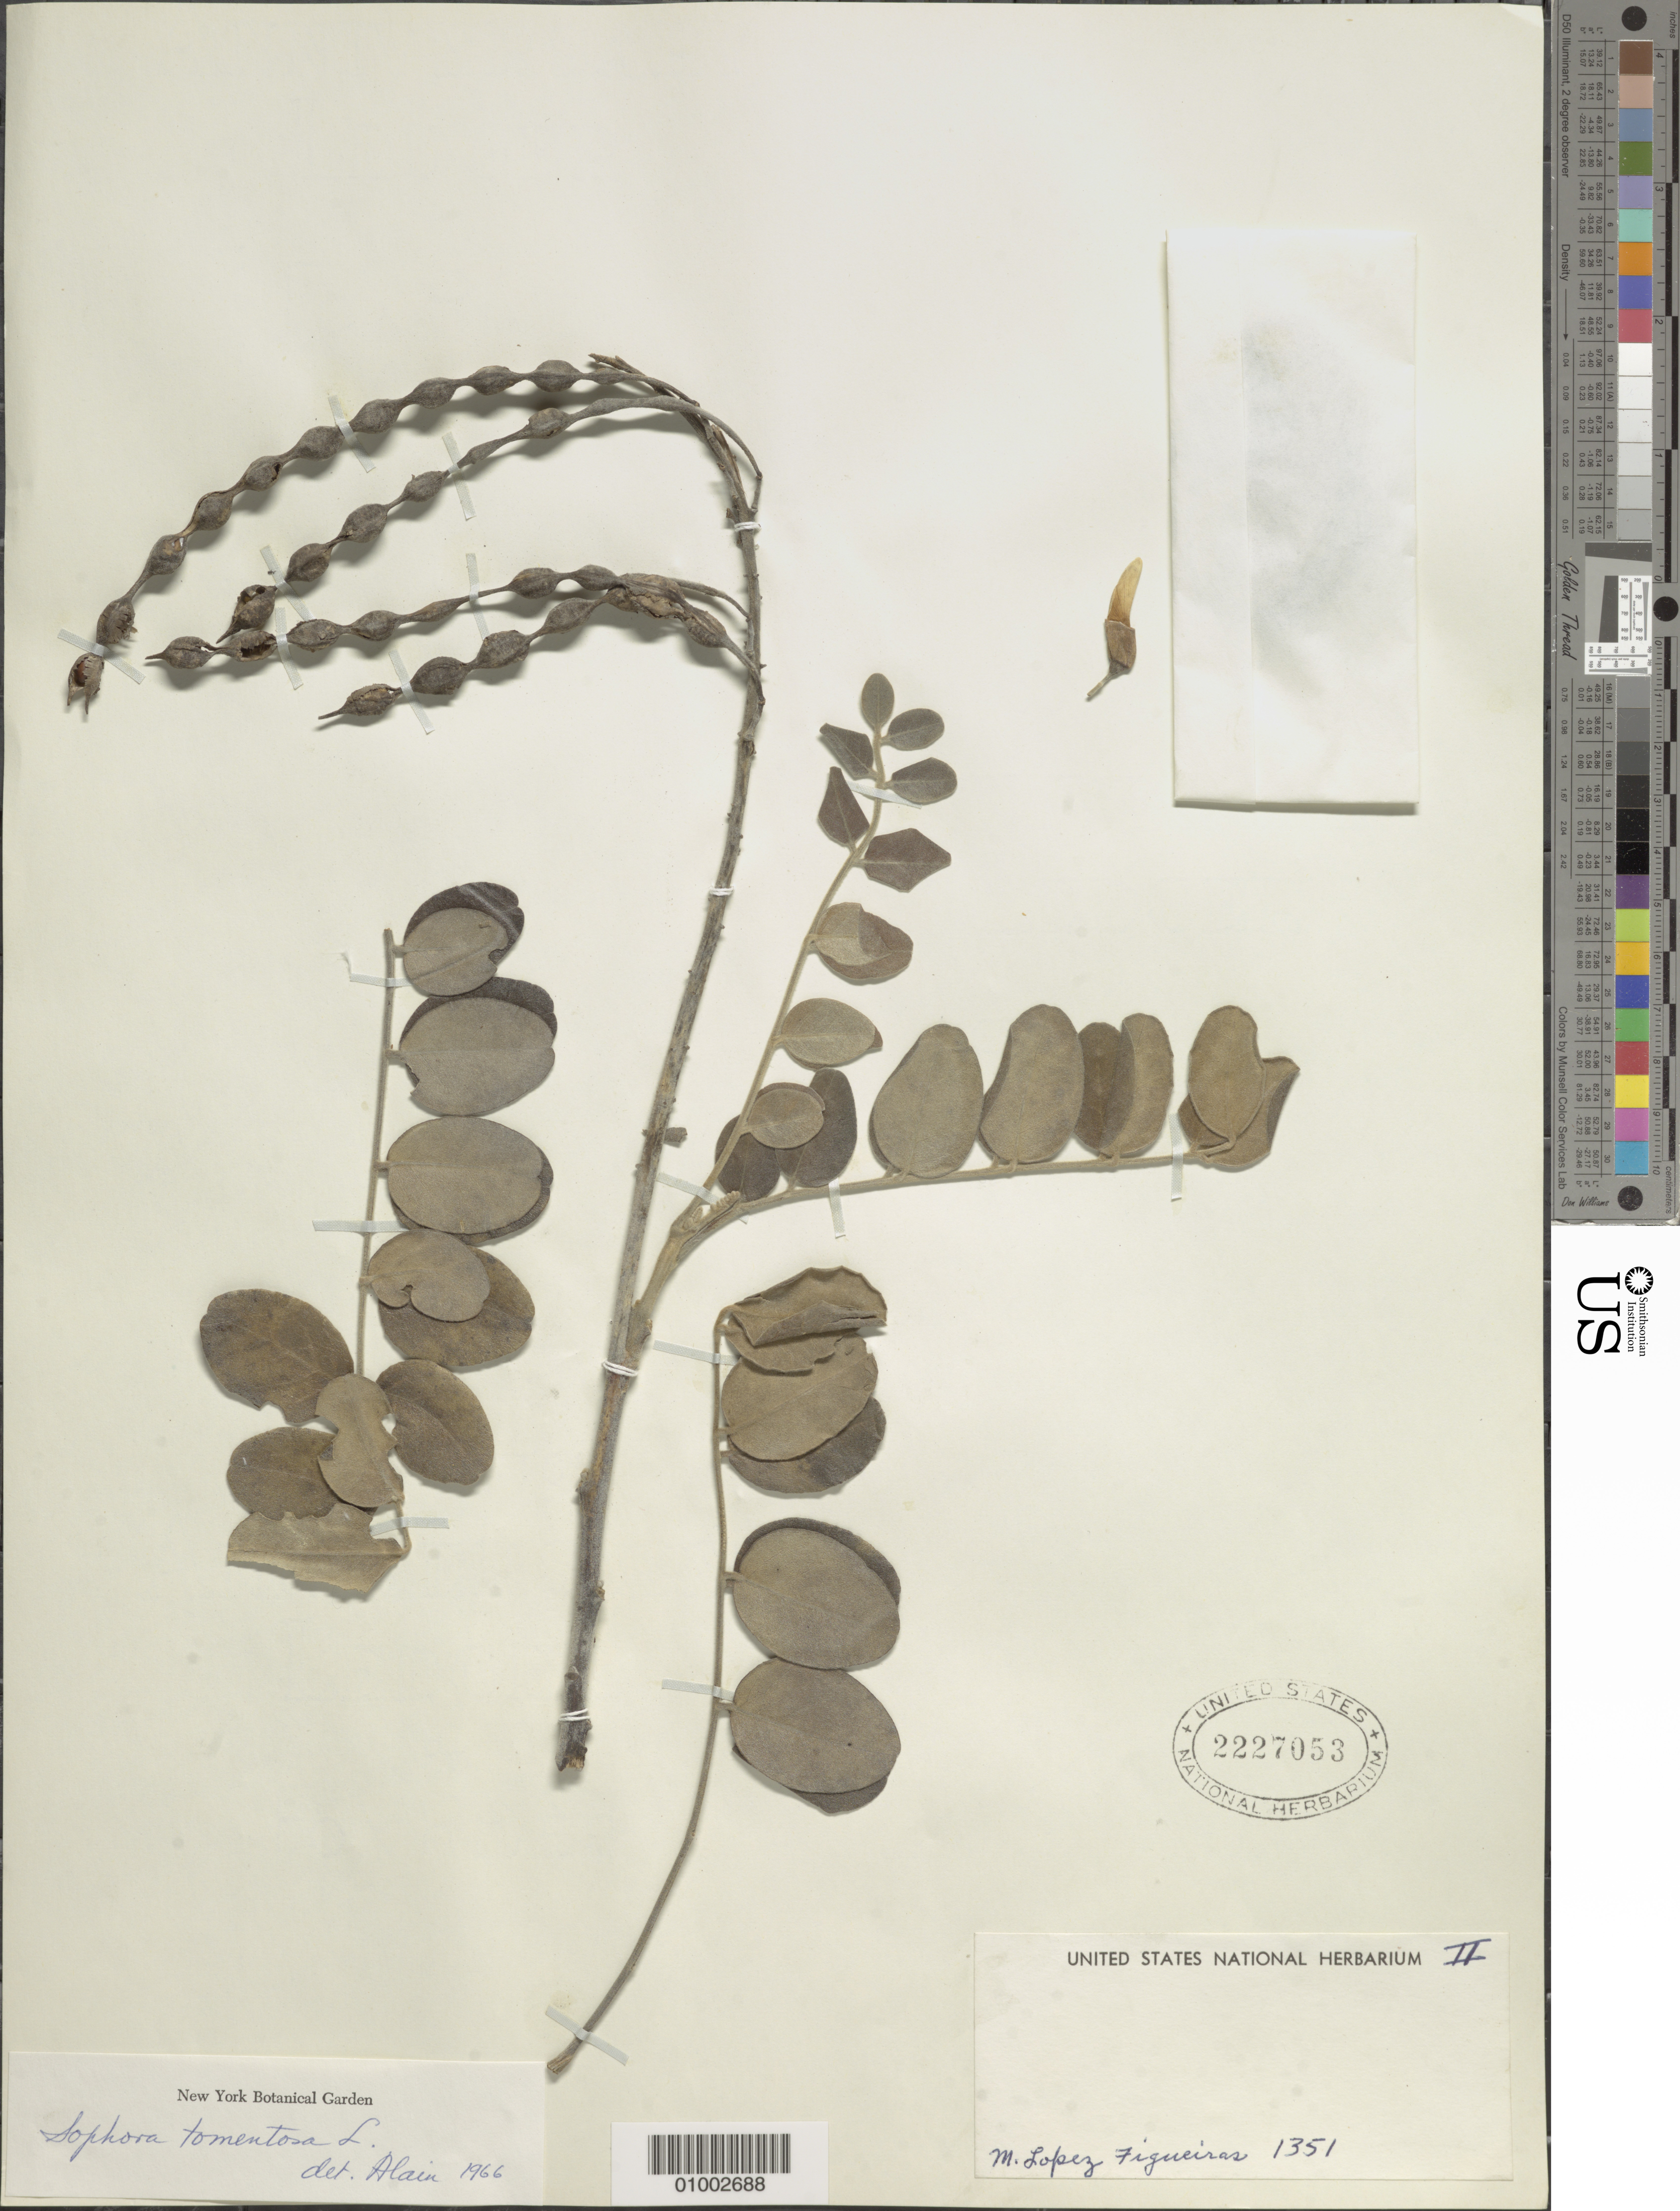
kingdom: Plantae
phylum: Tracheophyta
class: Magnoliopsida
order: Fabales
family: Fabaceae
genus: Sophora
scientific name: Sophora tomentosa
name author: L.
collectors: M. López Figueiras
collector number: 1351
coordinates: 0 N, 0 E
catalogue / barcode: US 2227053